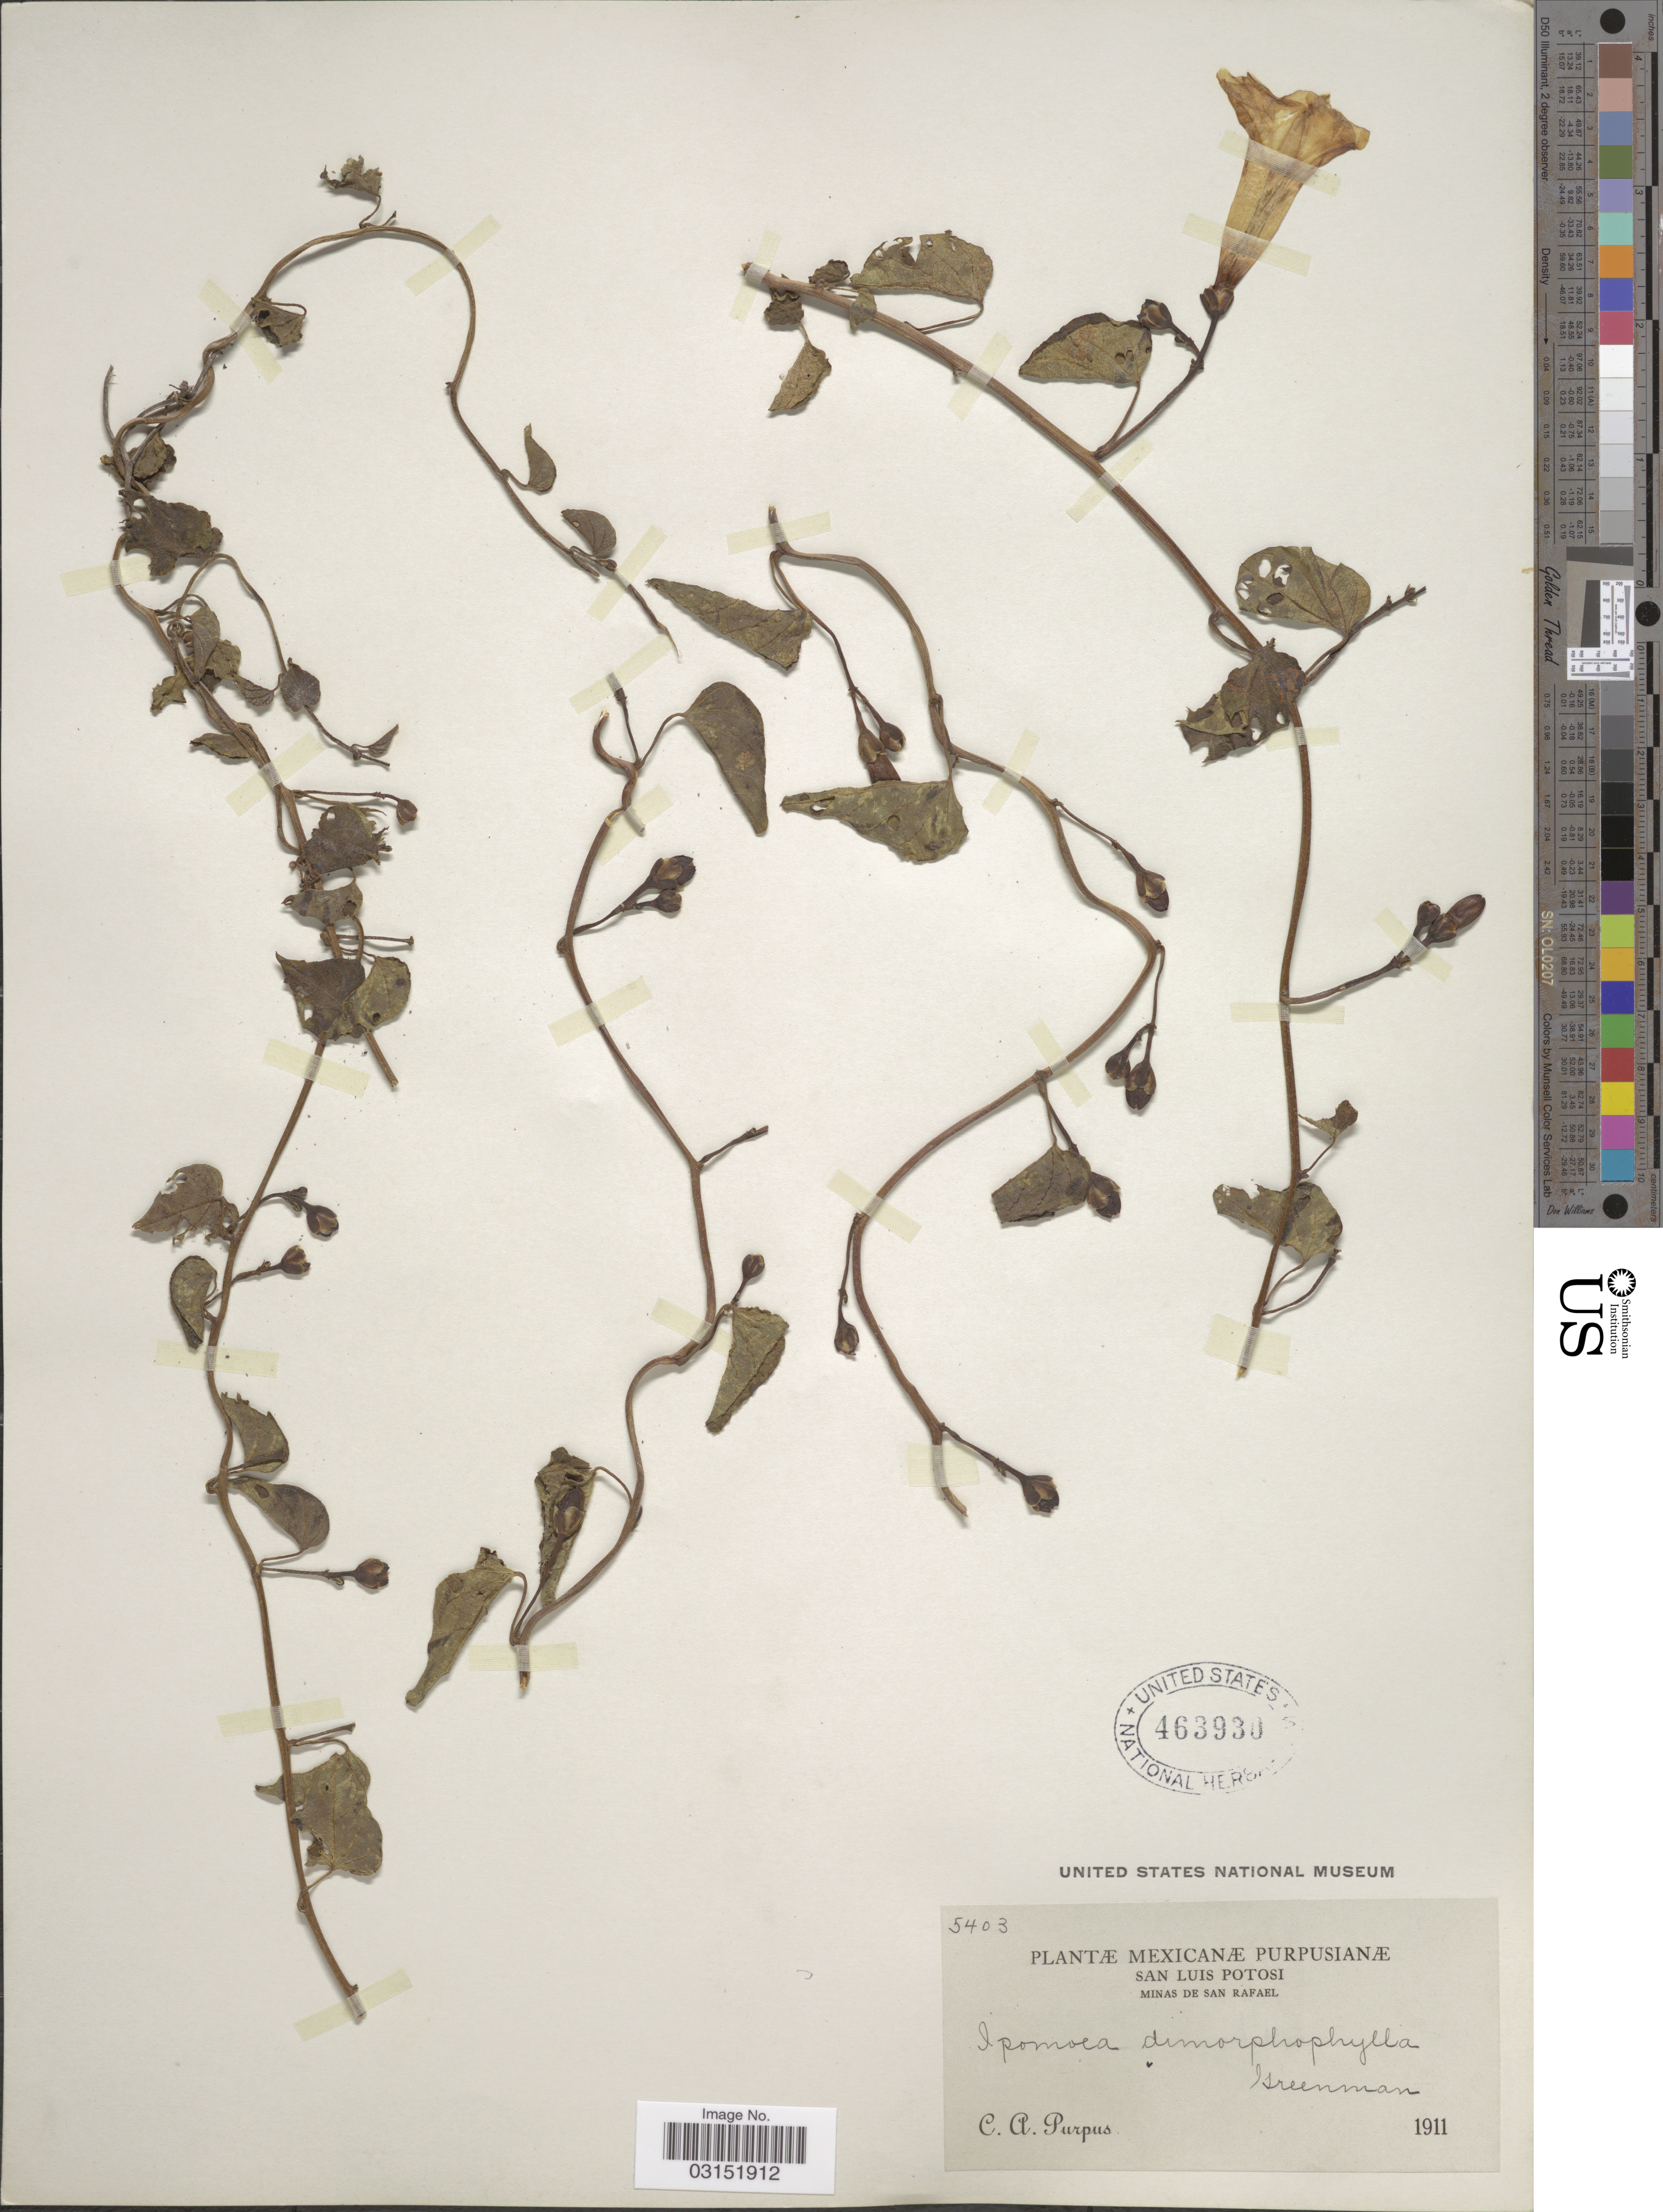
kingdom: Plantae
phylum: Tracheophyta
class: Magnoliopsida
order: Solanales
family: Convolvulaceae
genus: Ipomoea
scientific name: Ipomoea sp.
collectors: C. A. Purpus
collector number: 5403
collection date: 1911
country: Mexico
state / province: San Luis Potosí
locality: Minas De San Rafael.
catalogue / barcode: US 463930